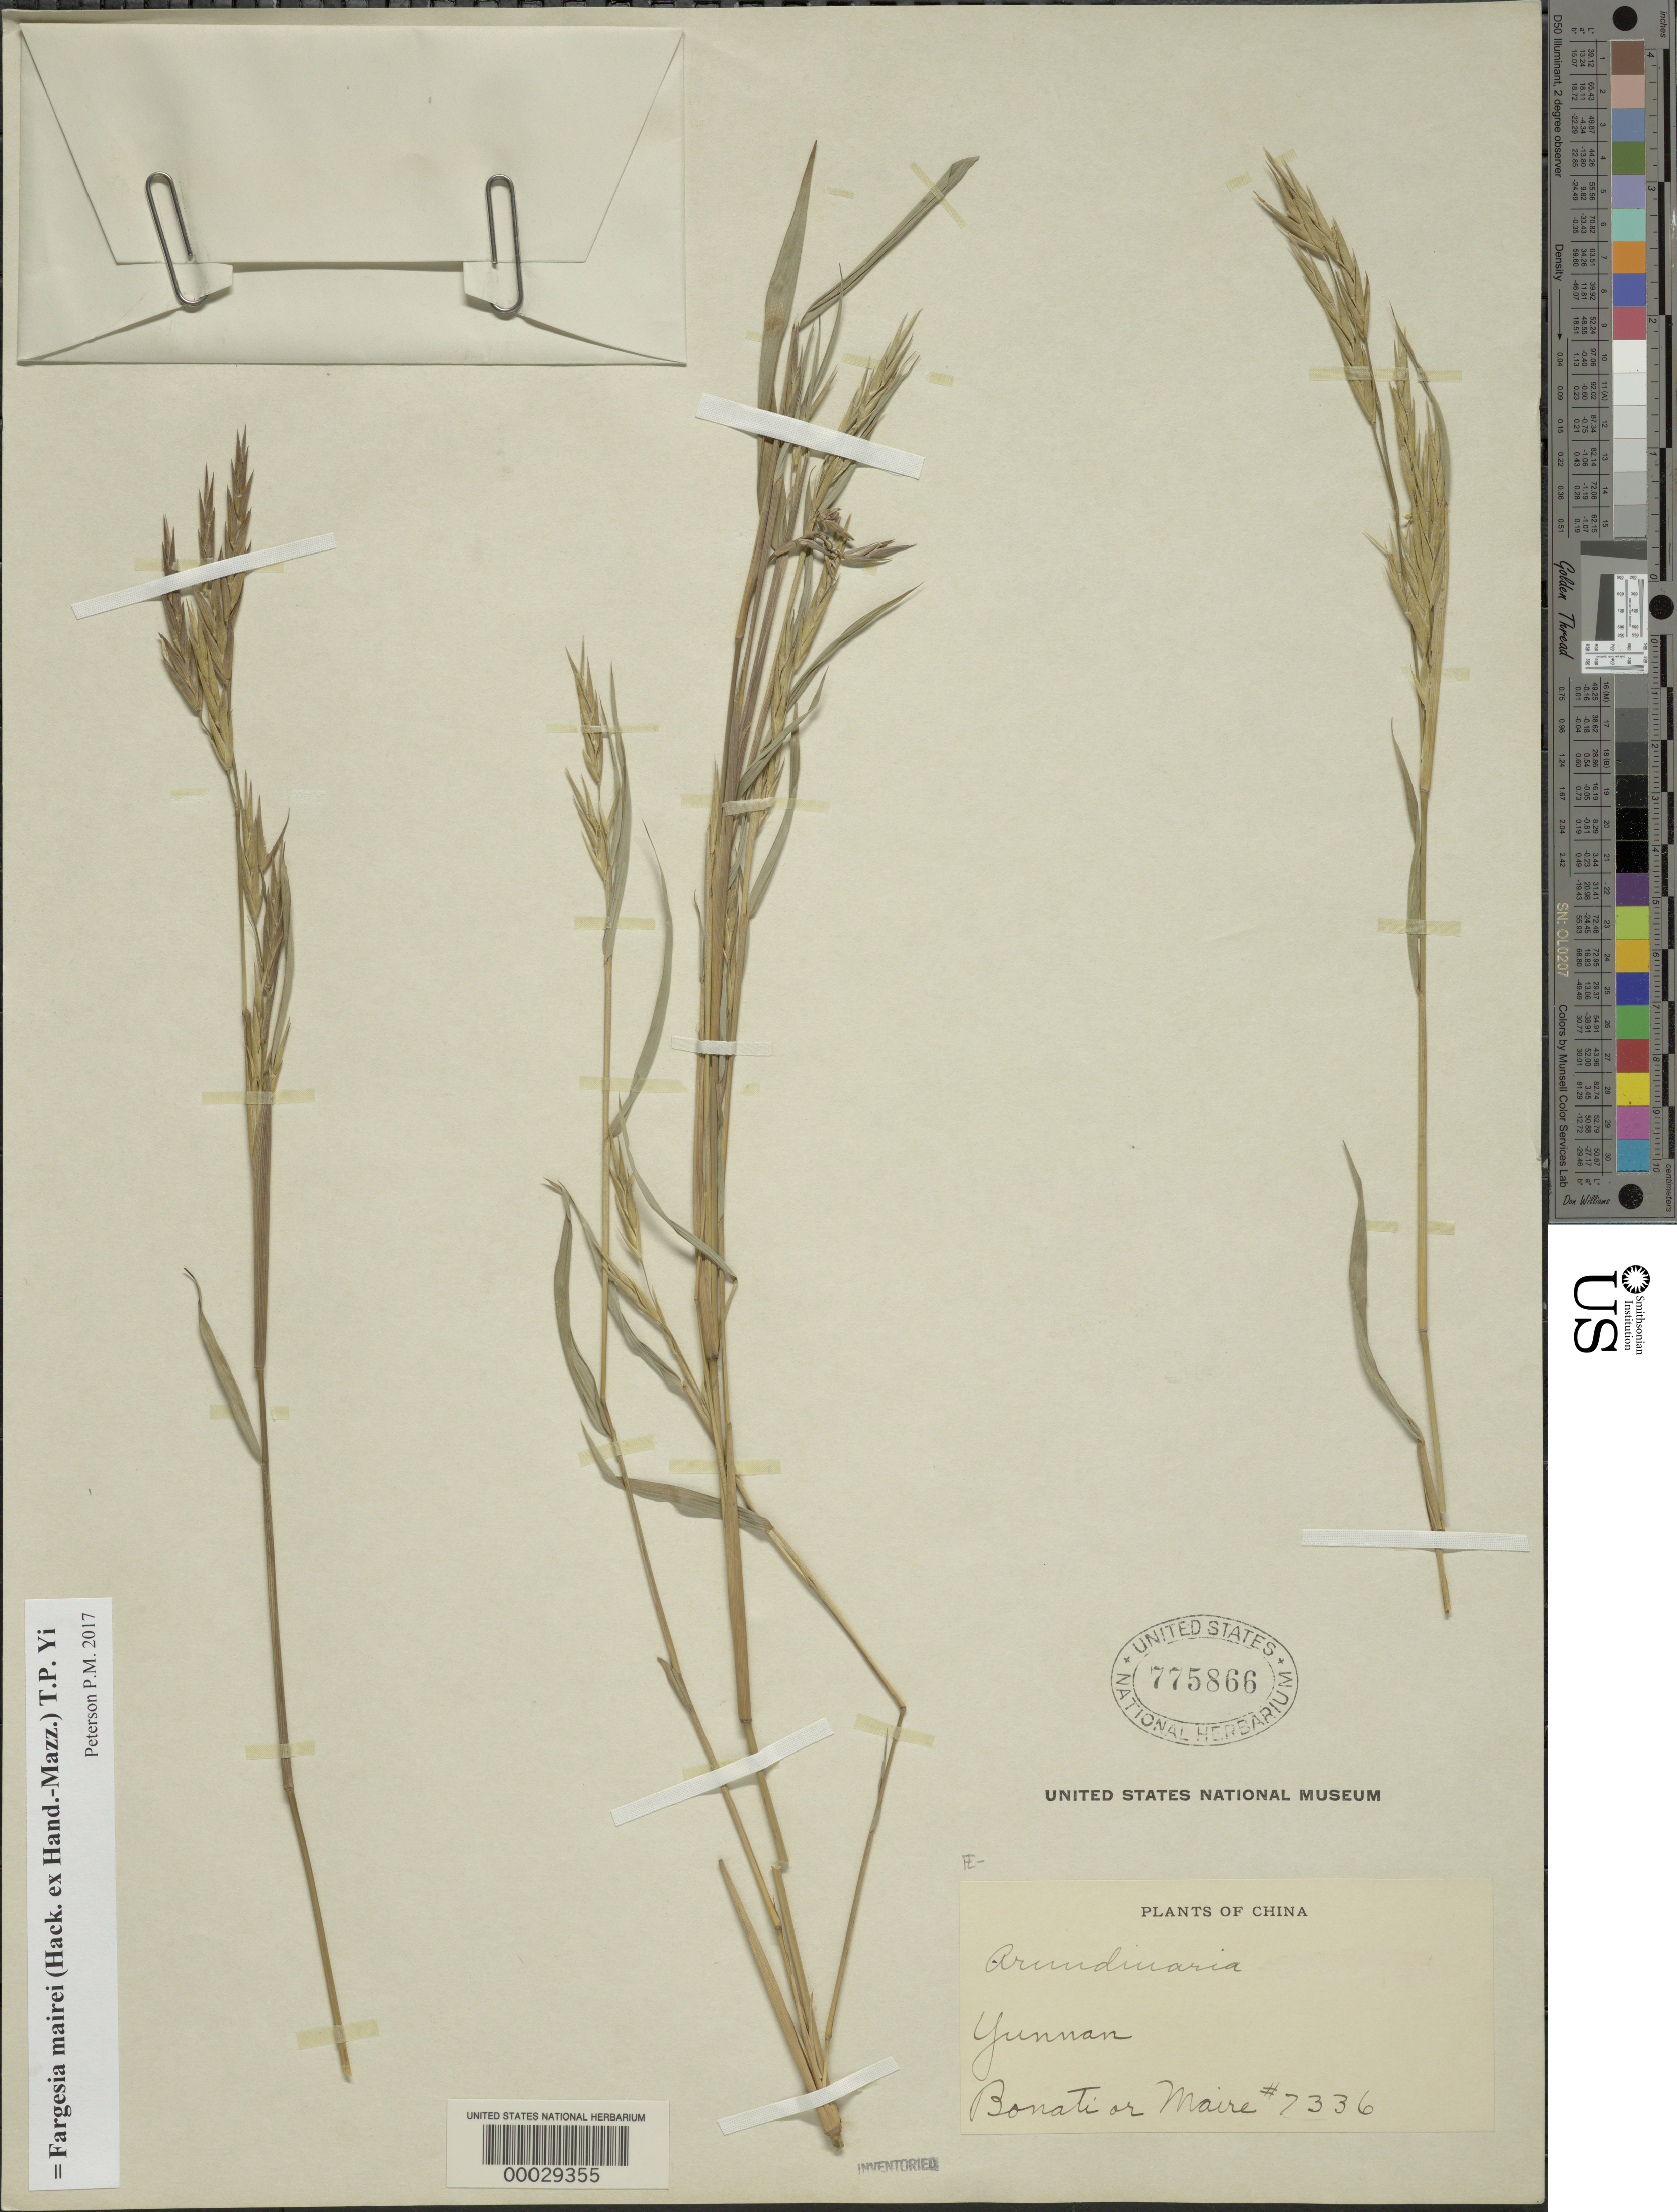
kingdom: Plantae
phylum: Tracheophyta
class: Liliopsida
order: Poales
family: Poaceae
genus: Fargesia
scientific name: Fargesia mairei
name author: (Hack. ex Hand.-Mazz.) T.P. Yi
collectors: G. Bonati & Maire, --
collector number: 7336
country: China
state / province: Yunnan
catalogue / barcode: US 775866